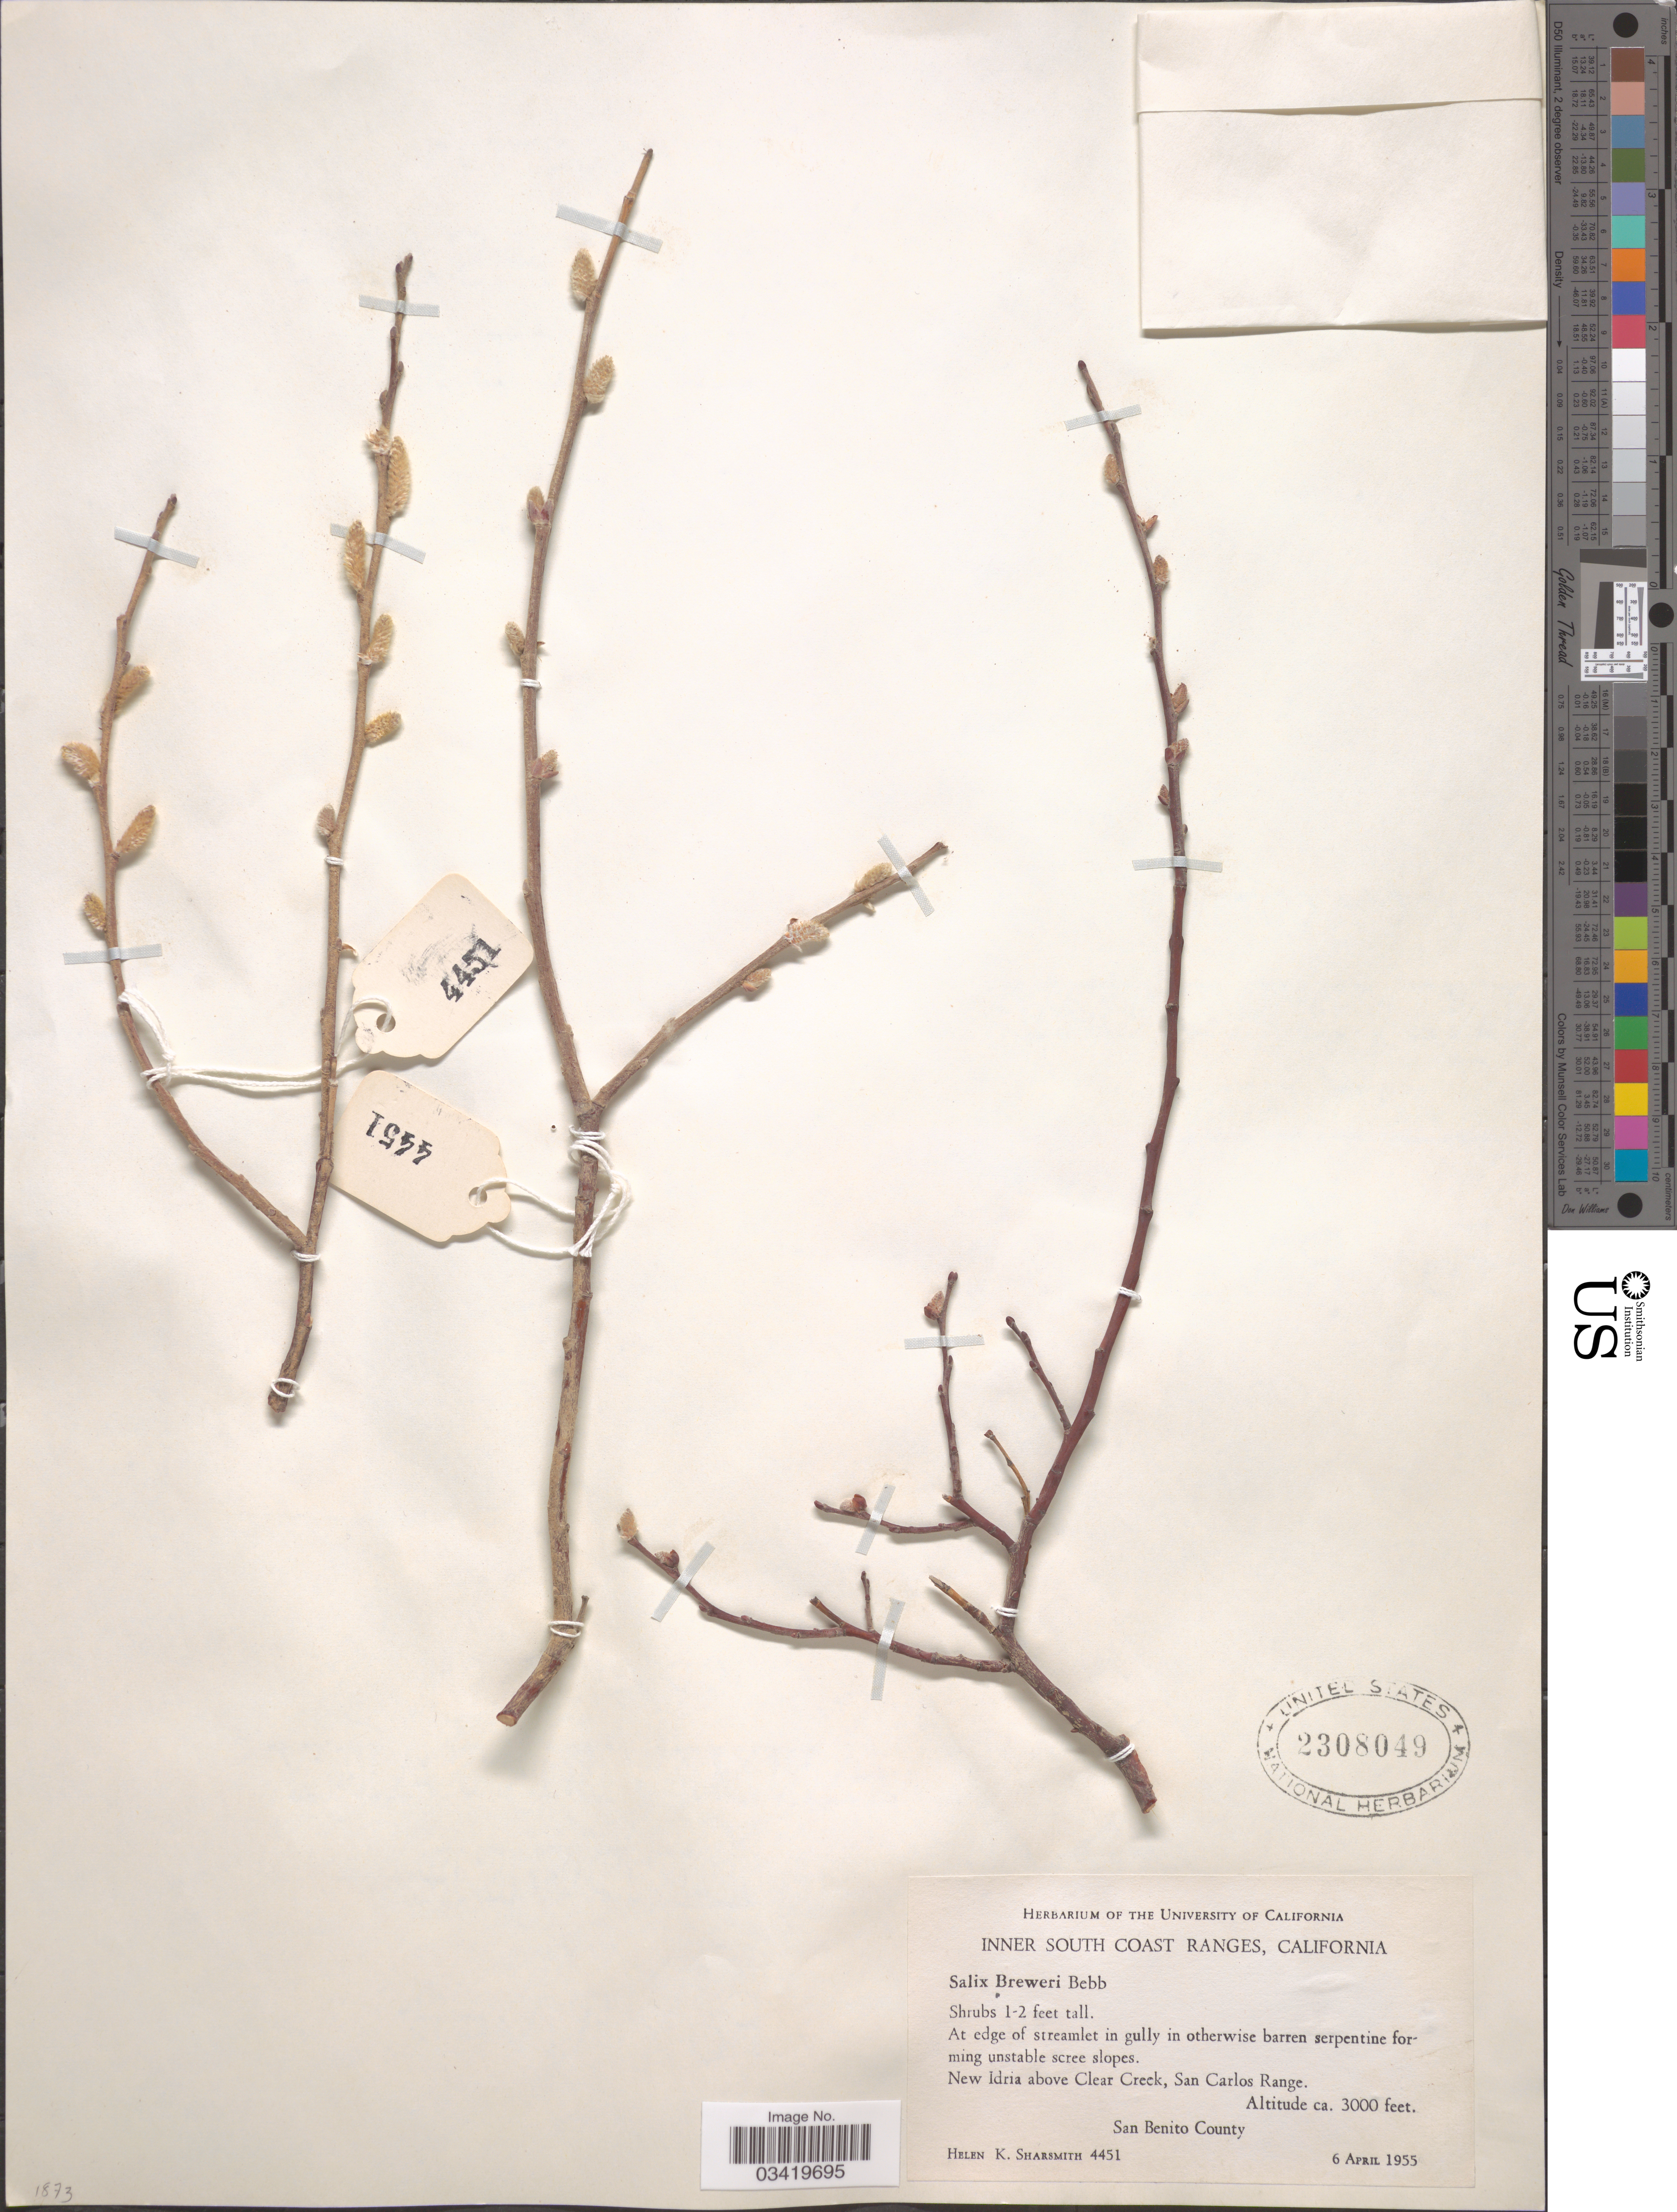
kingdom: Plantae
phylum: Tracheophyta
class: Magnoliopsida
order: Malpighiales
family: Salicaceae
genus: Salix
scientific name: Salix breweri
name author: Bebb in S. Watson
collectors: H. Sharsmith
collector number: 4451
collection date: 1955-04-06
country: United States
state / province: California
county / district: San Benito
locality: Inner South Coast Ranges. New Idria above Clear Creek, San Carlos Range. San Benito County.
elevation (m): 914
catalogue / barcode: US 2308049